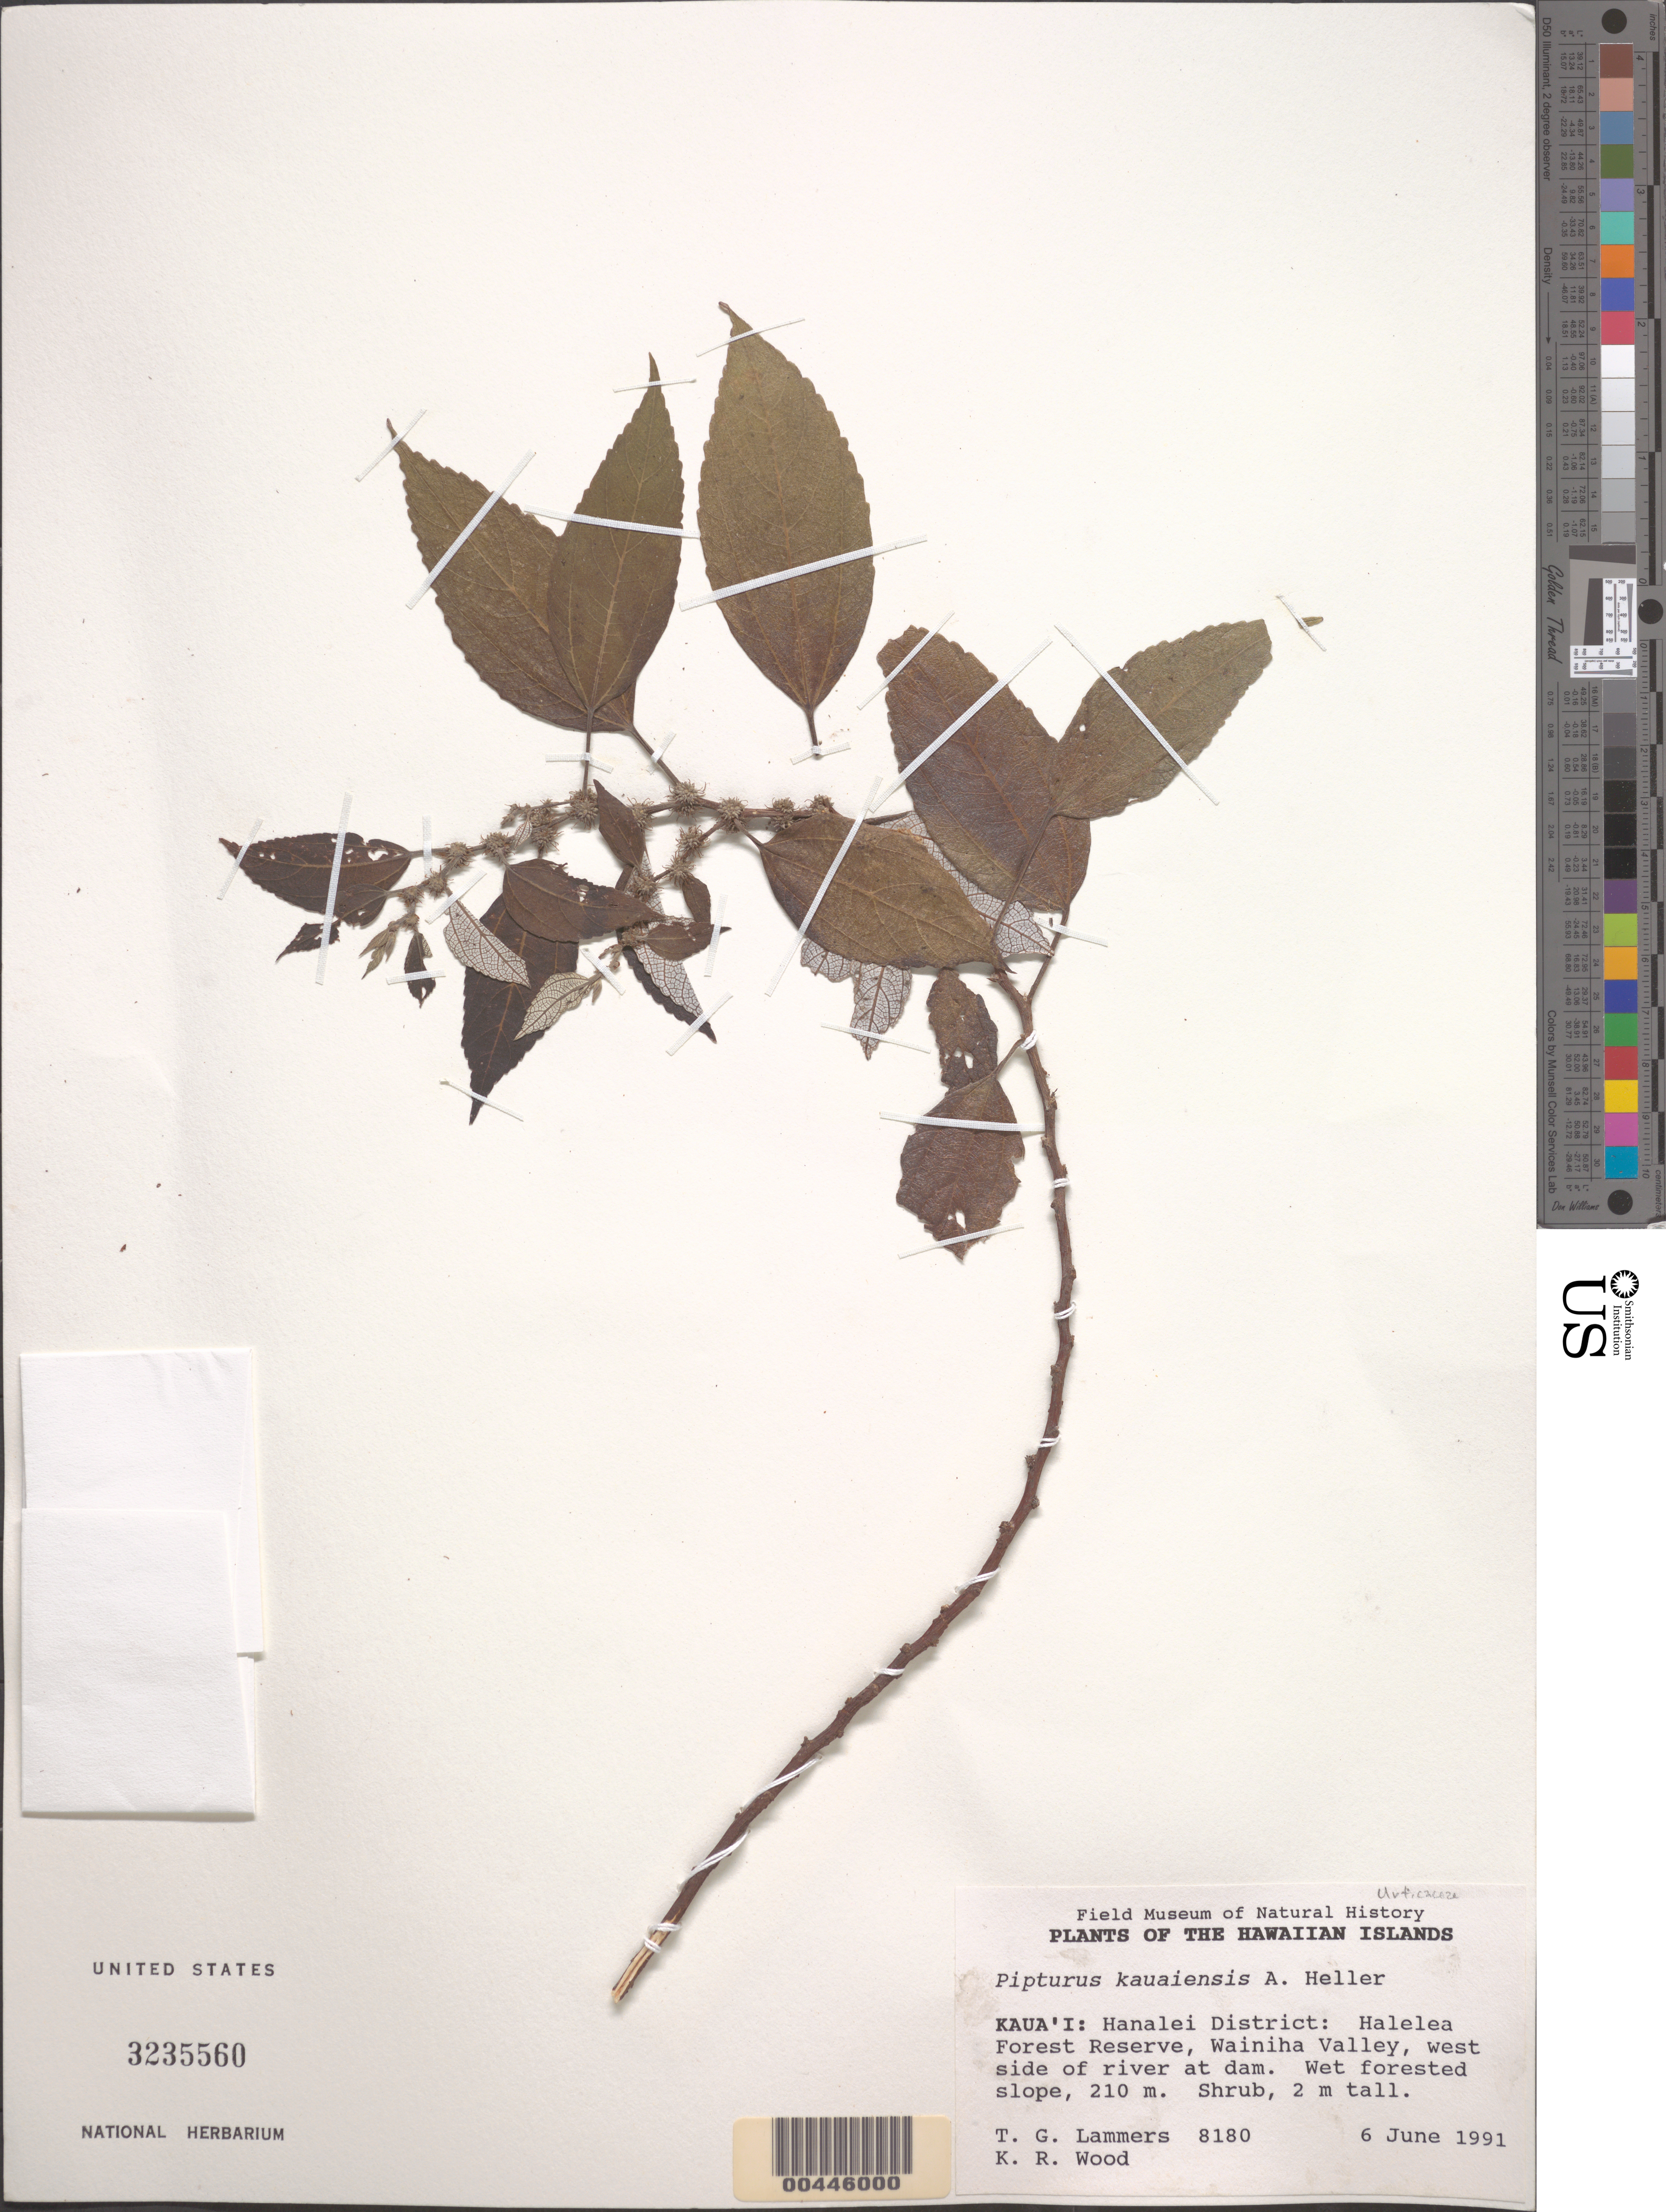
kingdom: Plantae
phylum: Tracheophyta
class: Magnoliopsida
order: Rosales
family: Urticaceae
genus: Pipturus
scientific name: Pipturus kauaiensis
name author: A. Heller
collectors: T. G. Lammers & K. R. Wood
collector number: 8180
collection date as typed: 6 Jun 1991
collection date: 1991-06-06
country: United States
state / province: Hawaii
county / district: Kauai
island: Kaua'i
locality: Hanalei Dist., Halelea For Res, Wainiha Valley, W side of river at dam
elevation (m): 210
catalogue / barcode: US 3235560